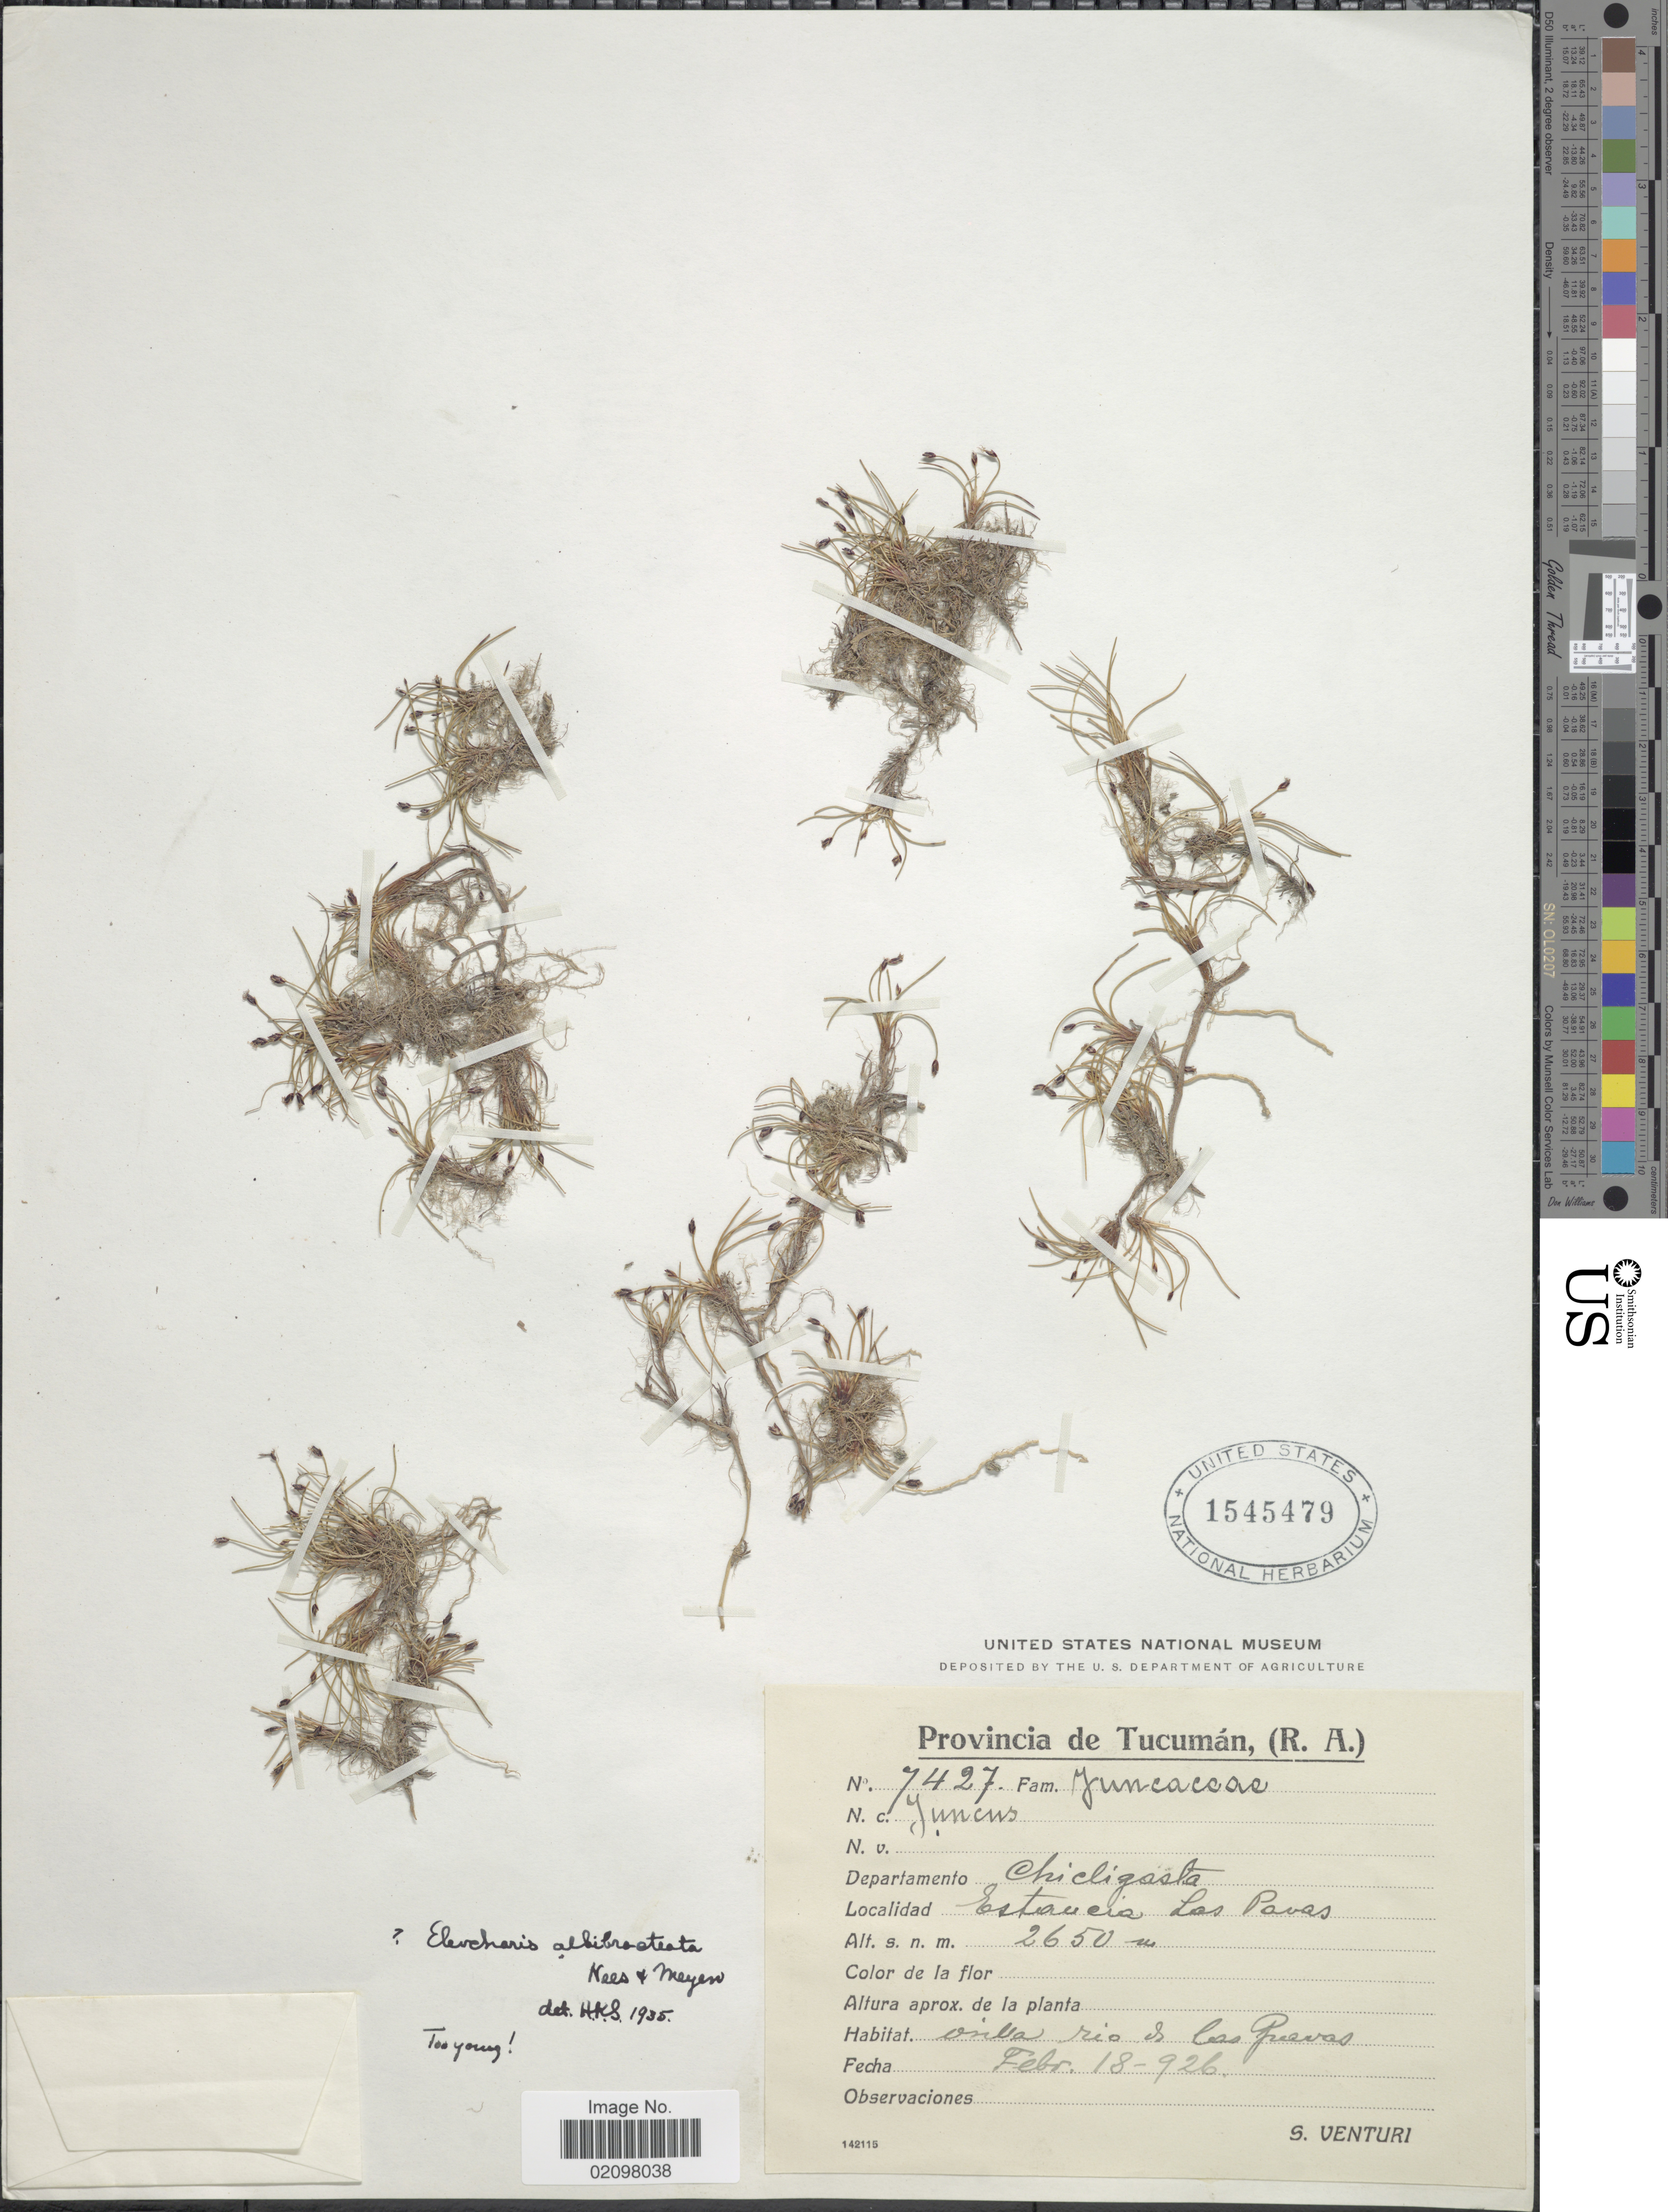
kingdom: Plantae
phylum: Tracheophyta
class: Liliopsida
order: Poales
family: Cyperaceae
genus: Eleocharis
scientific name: Eleocharis albibracteata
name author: Nees & Meyen ex Kunth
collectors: S. Venturi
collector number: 7427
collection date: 1926-02-18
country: Argentina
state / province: Tucuman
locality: (R.A.) Departamento Chicligasta, Estancia Las Pavas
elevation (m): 2650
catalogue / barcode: US 1545479